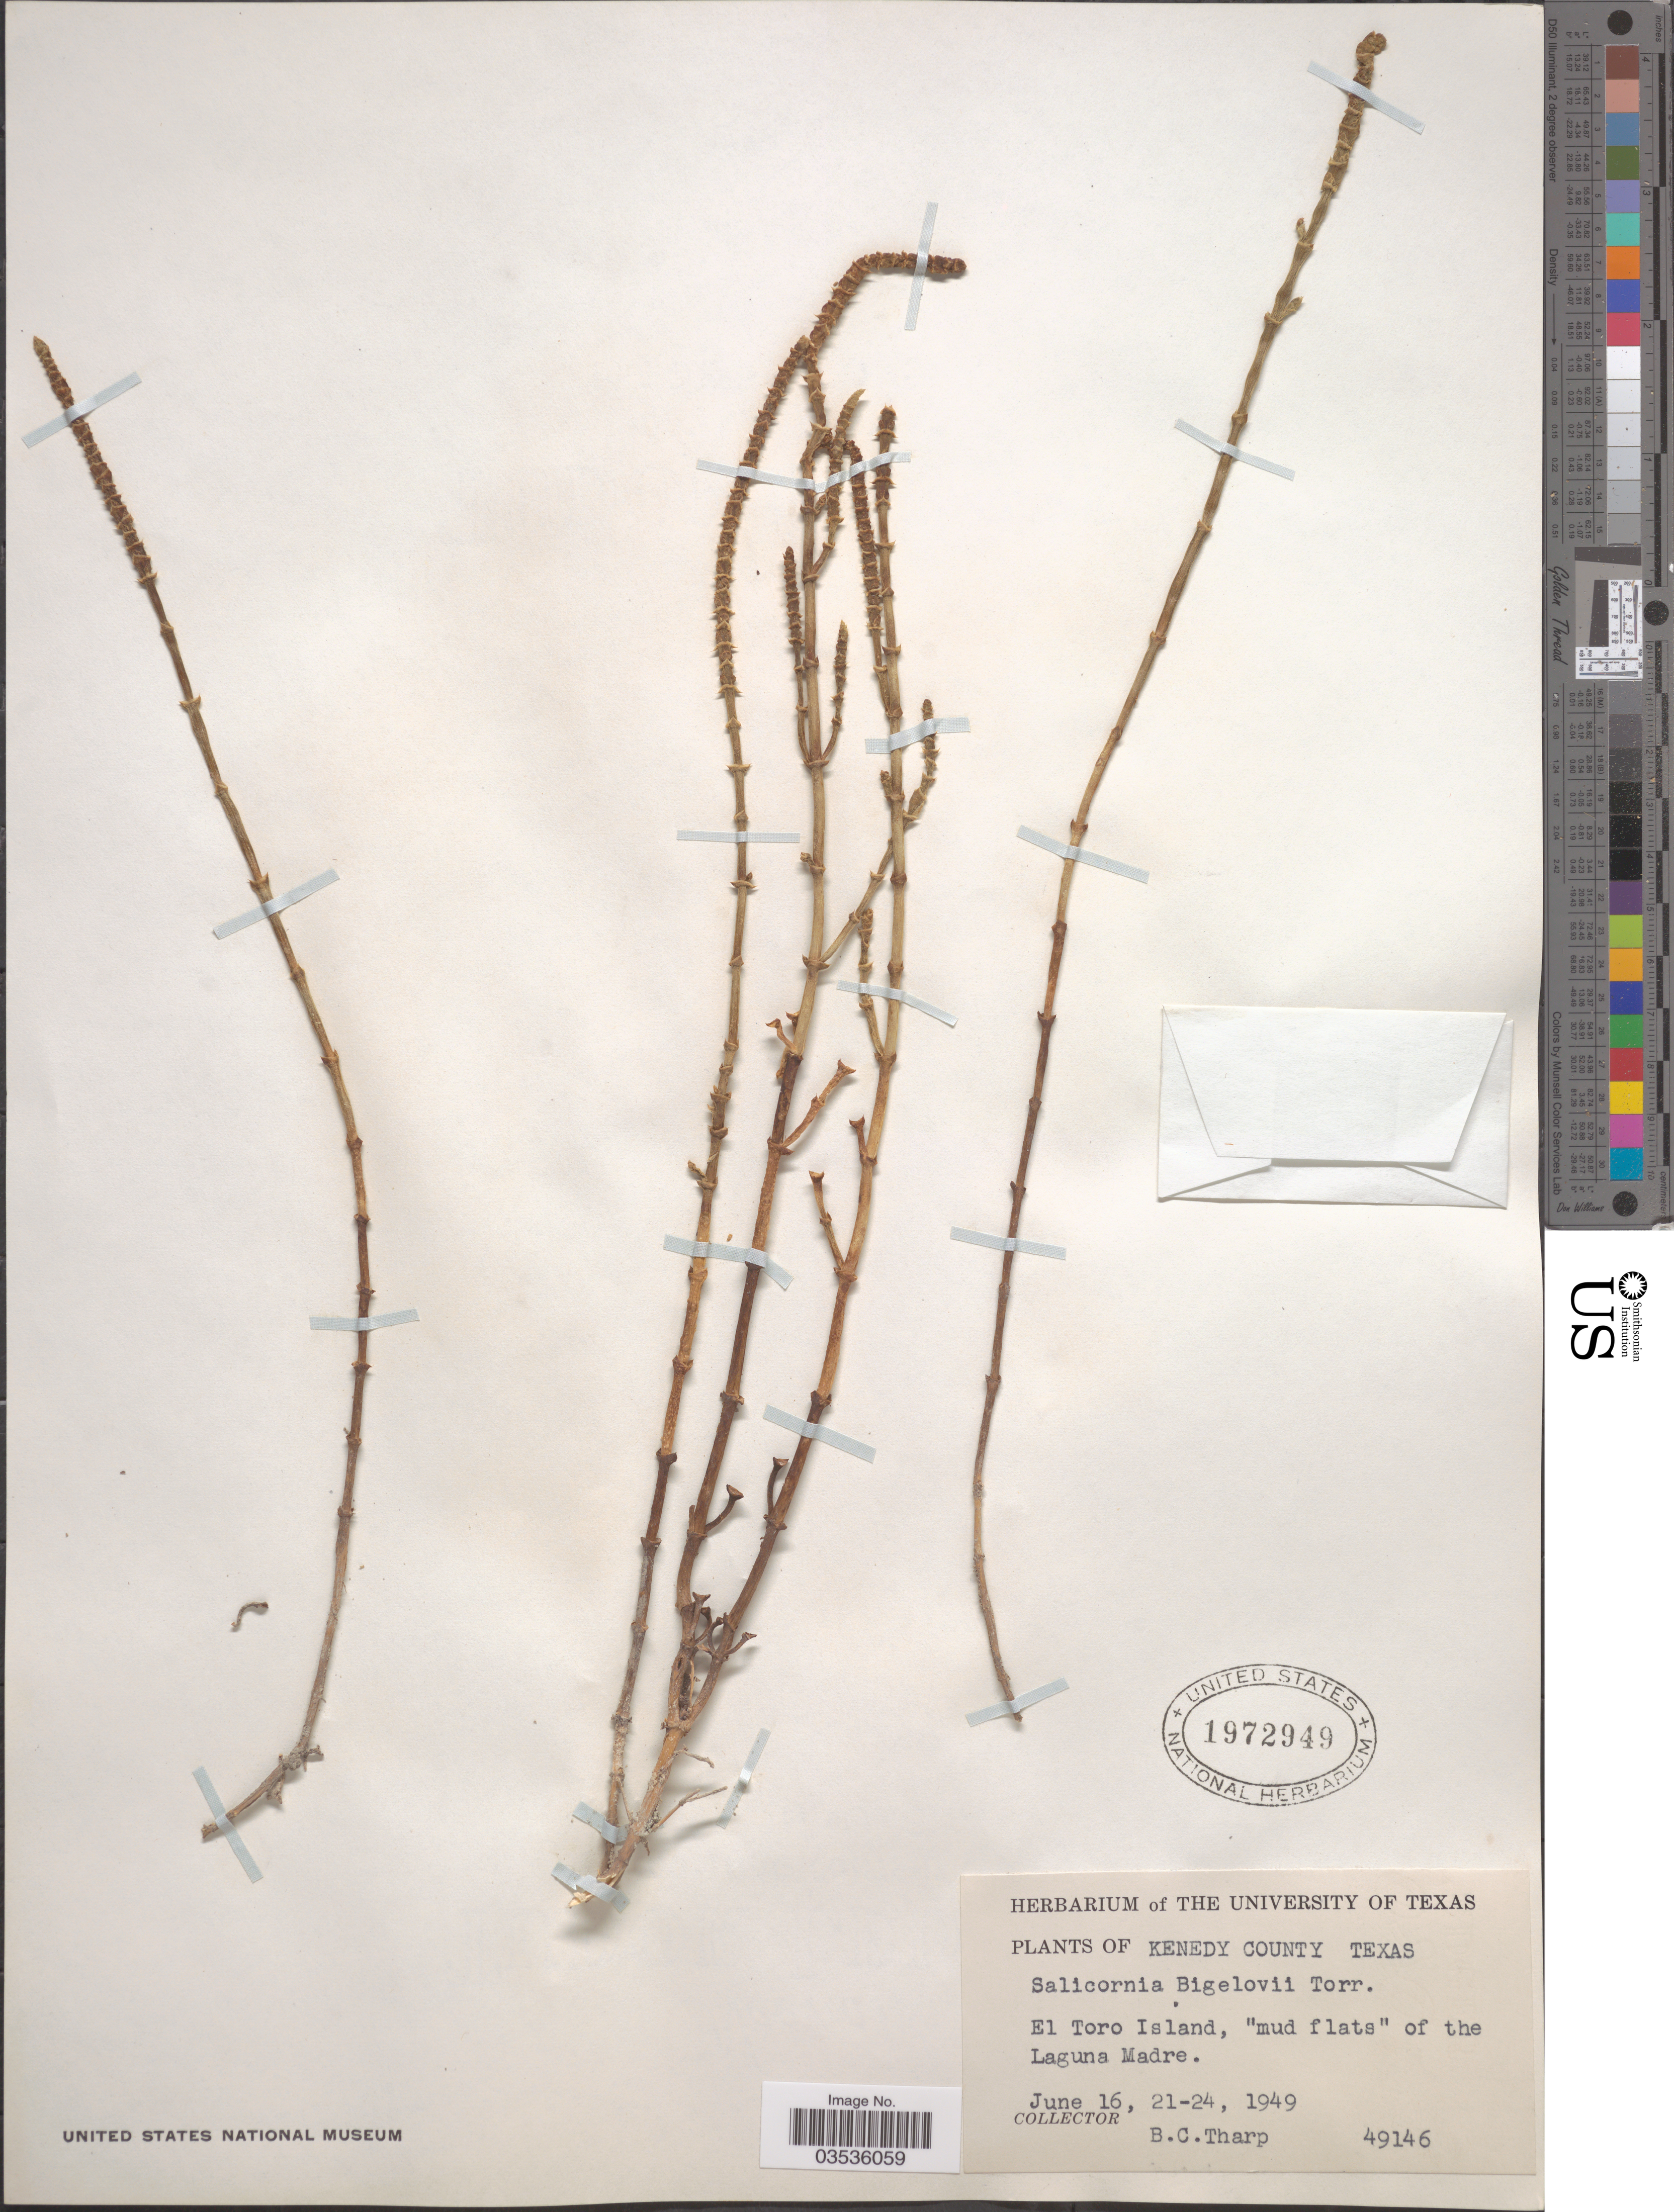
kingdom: Plantae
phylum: Tracheophyta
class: Magnoliopsida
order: Caryophyllales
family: Amaranthaceae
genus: Salicornia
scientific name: Salicornia bigelovii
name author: Torr.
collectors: B. C. Tharp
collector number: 49146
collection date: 1949-06-16/1949-06-24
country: United States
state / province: Texas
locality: Kenedy County. El Toro Island, "mud flats" of the Laguna Madre.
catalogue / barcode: US 1972949